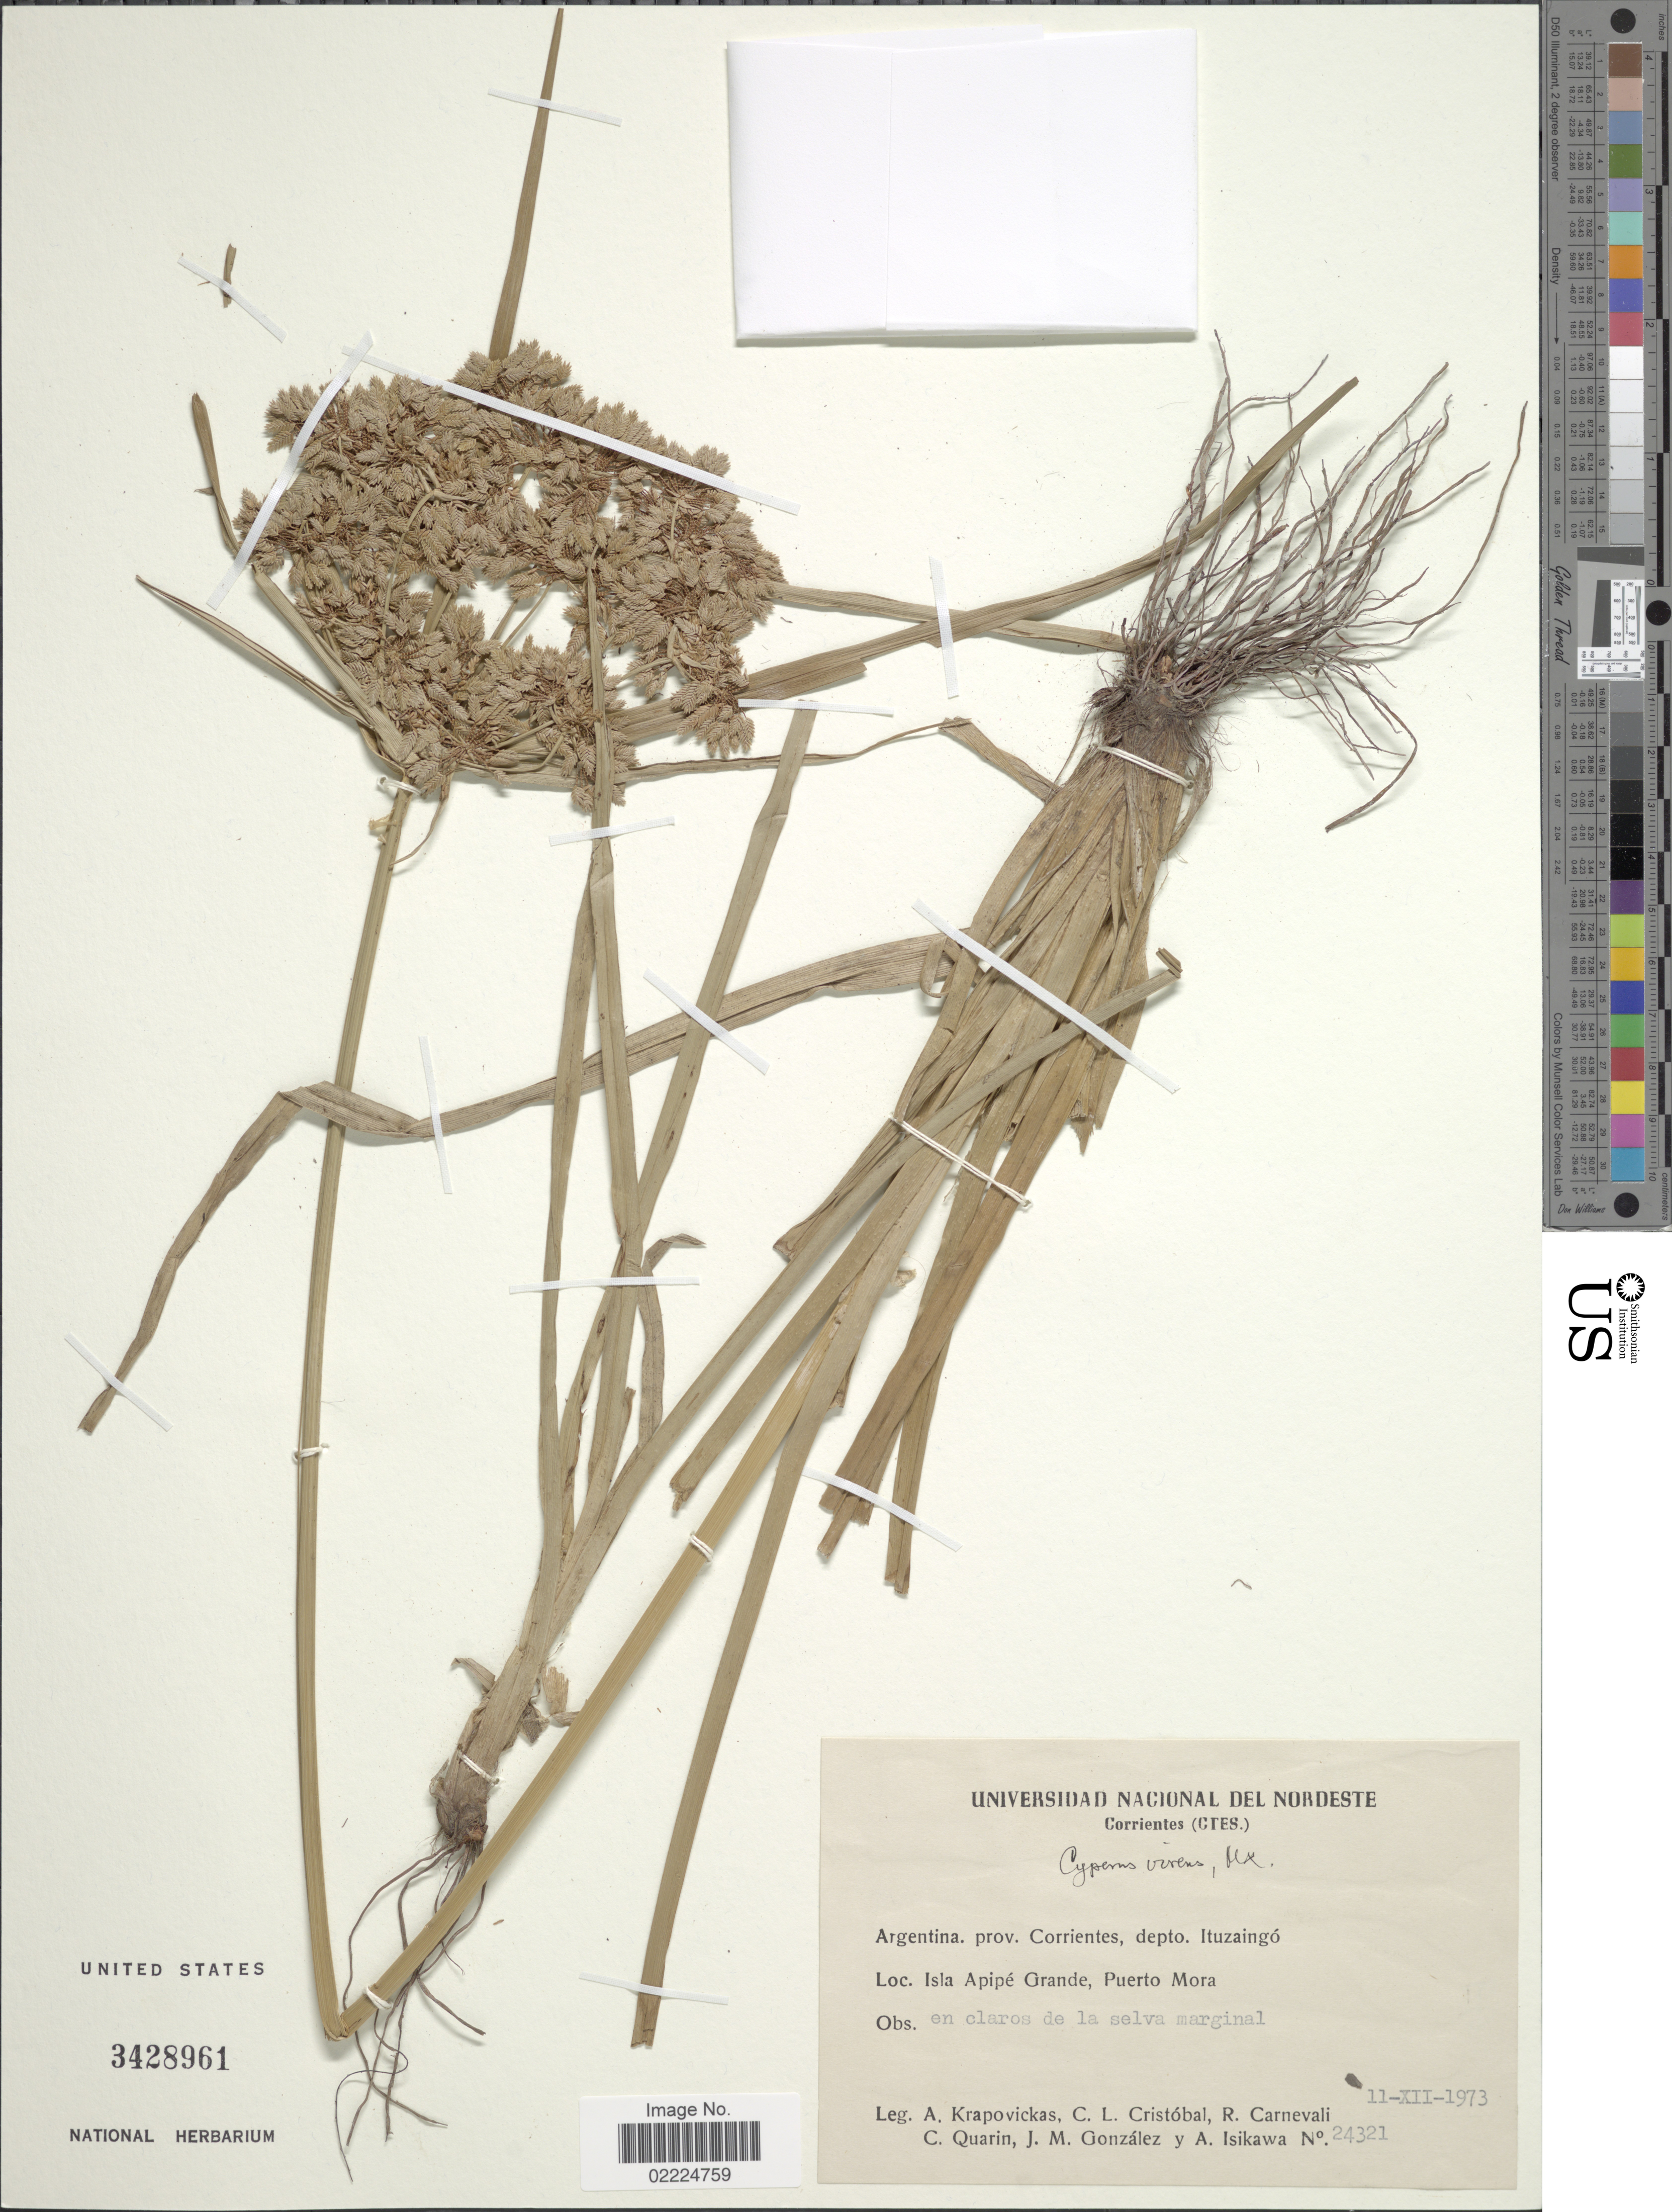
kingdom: Plantae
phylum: Tracheophyta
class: Liliopsida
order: Poales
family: Cyperaceae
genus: Cyperus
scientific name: Cyperus virens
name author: Michx.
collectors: A. Krapovickas, C. L. Cristóbal, R. Carnevali, C. Quarin & et al.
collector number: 24321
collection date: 1973-12-11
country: Argentina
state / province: Corrientes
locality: Argentina, prov. Corrientes, depto. Ituzaingo. Isla Apipe Grande, Puerto Mora.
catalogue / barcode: US 3428961